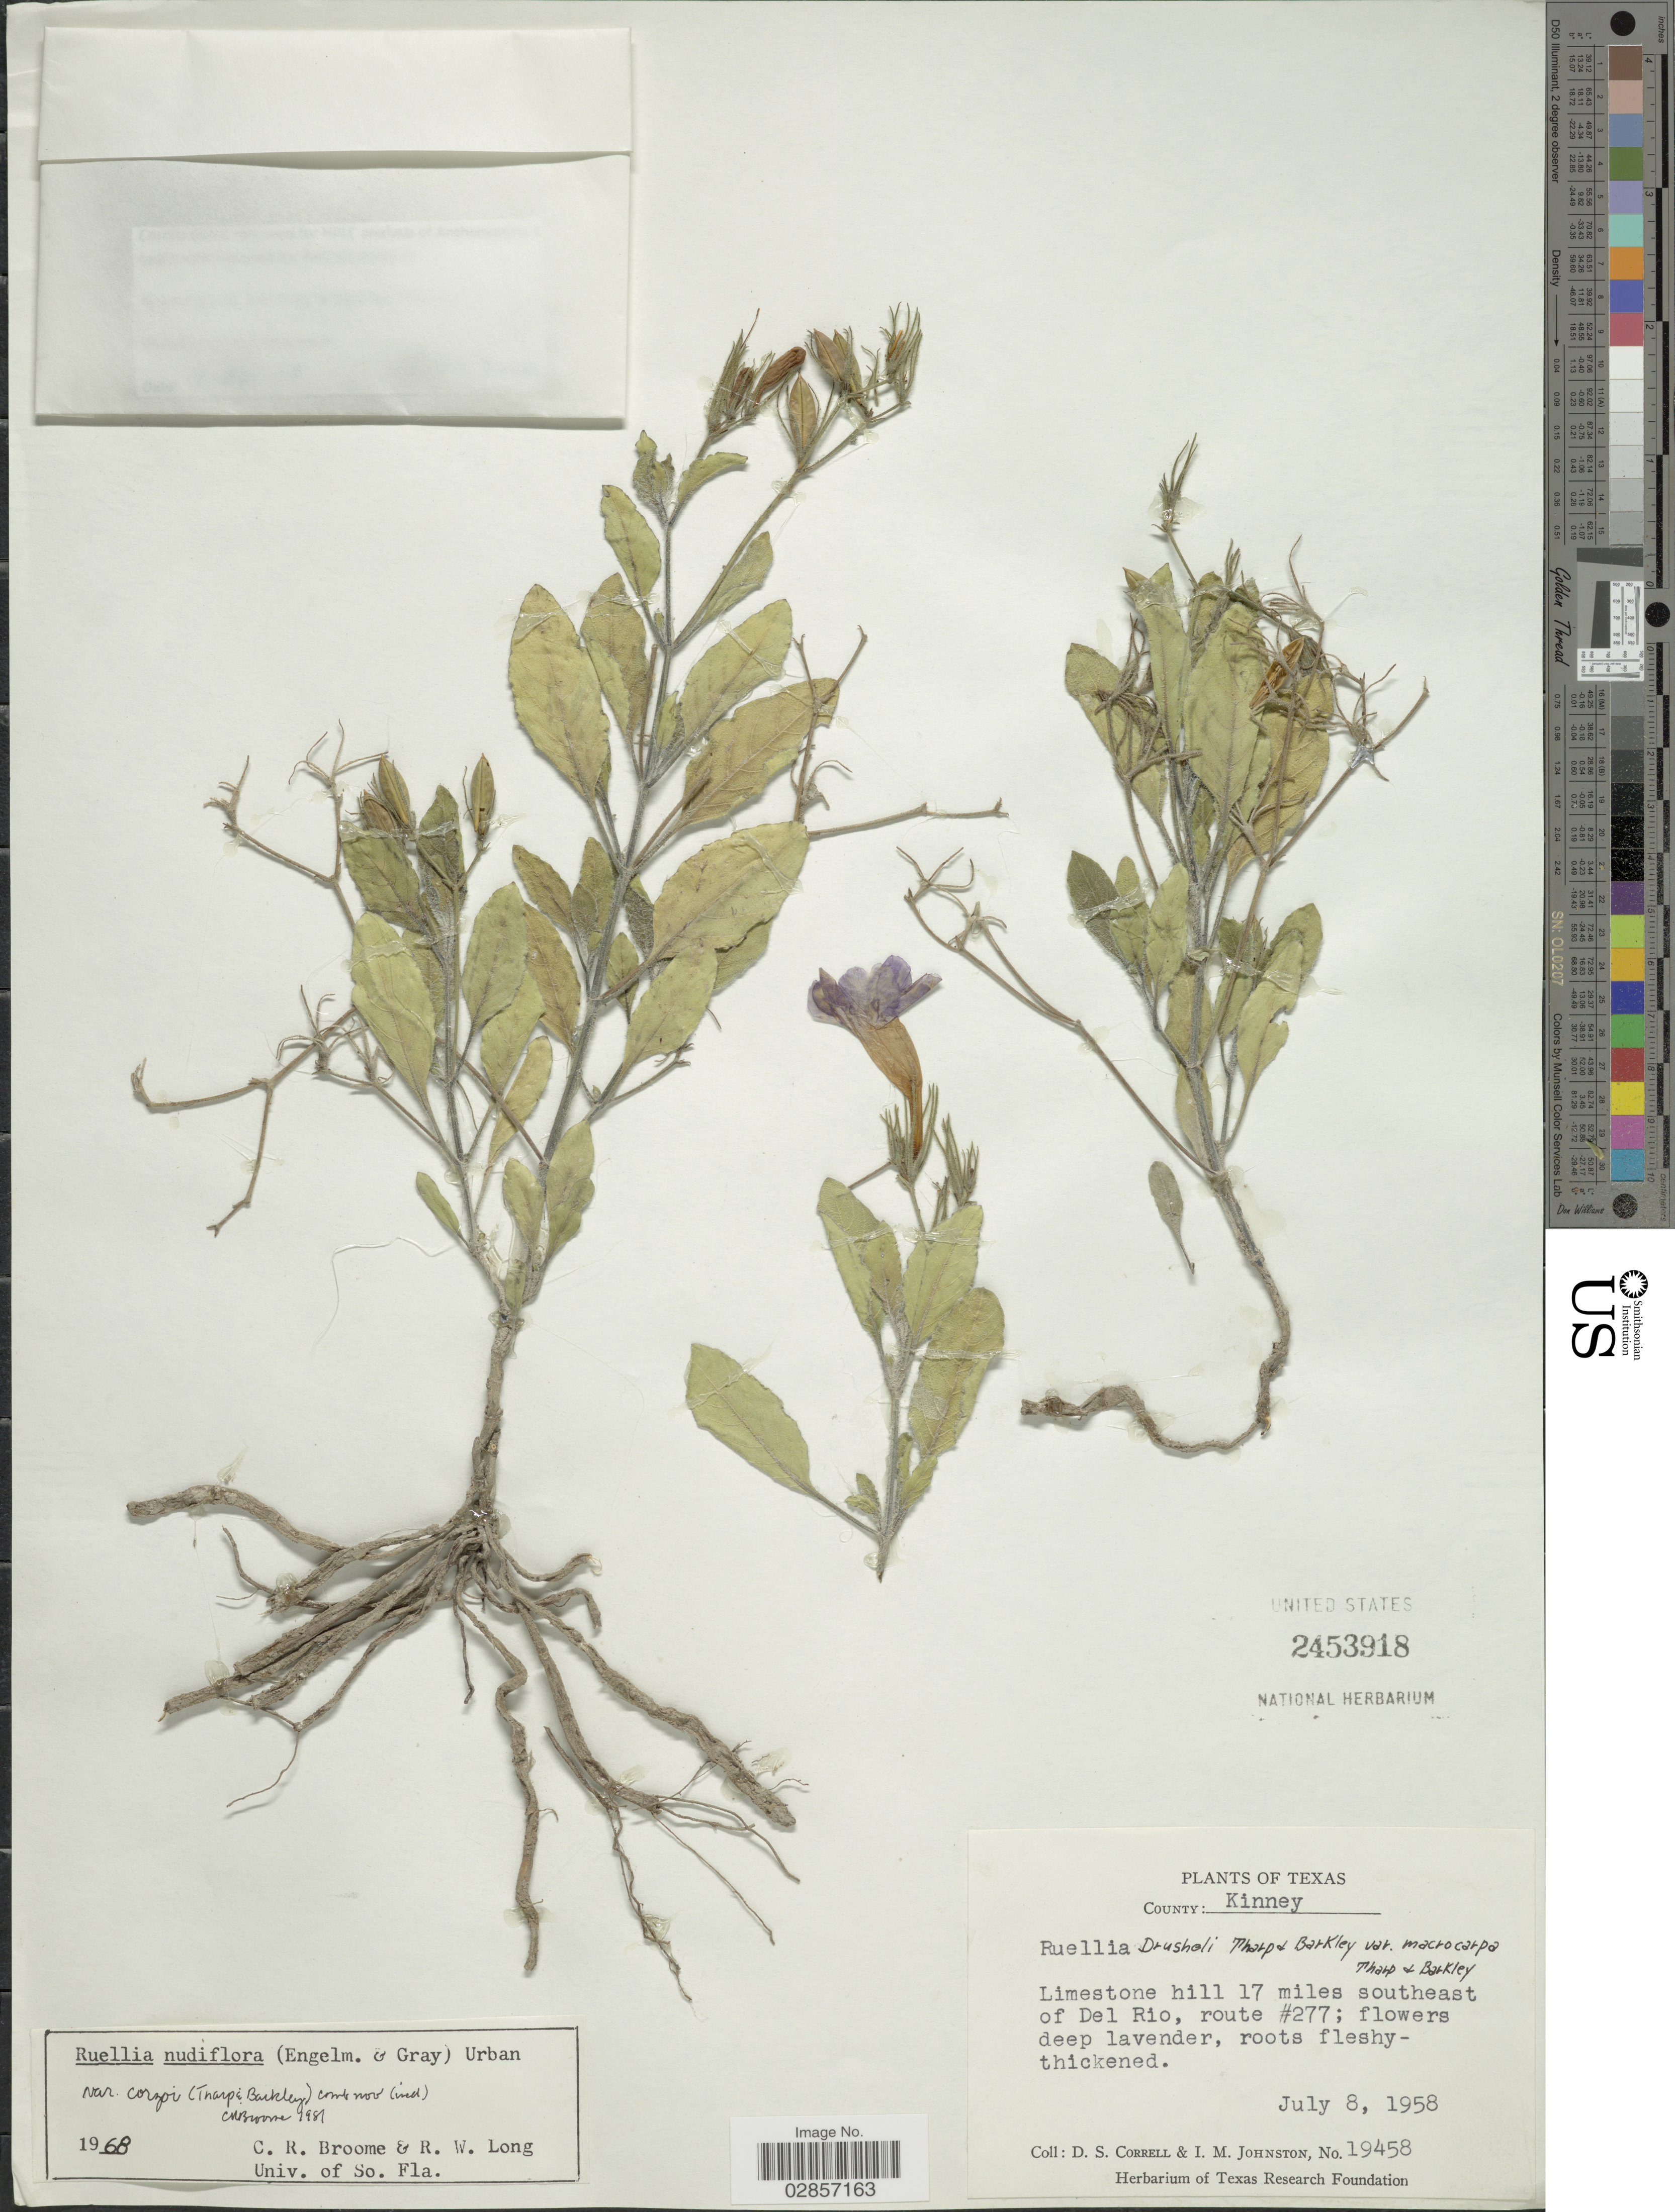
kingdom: Plantae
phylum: Tracheophyta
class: Magnoliopsida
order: Lamiales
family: Acanthaceae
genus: Ruellia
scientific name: Ruellia corzoi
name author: Tharp & F.A. Barkley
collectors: D. S. Correll & I.M. Johnston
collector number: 19458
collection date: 1958-07-08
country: United States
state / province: Texas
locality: County: Kinney, Limestone hill 17 miles southeast of Del Rio, route #277.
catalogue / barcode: US 2453918